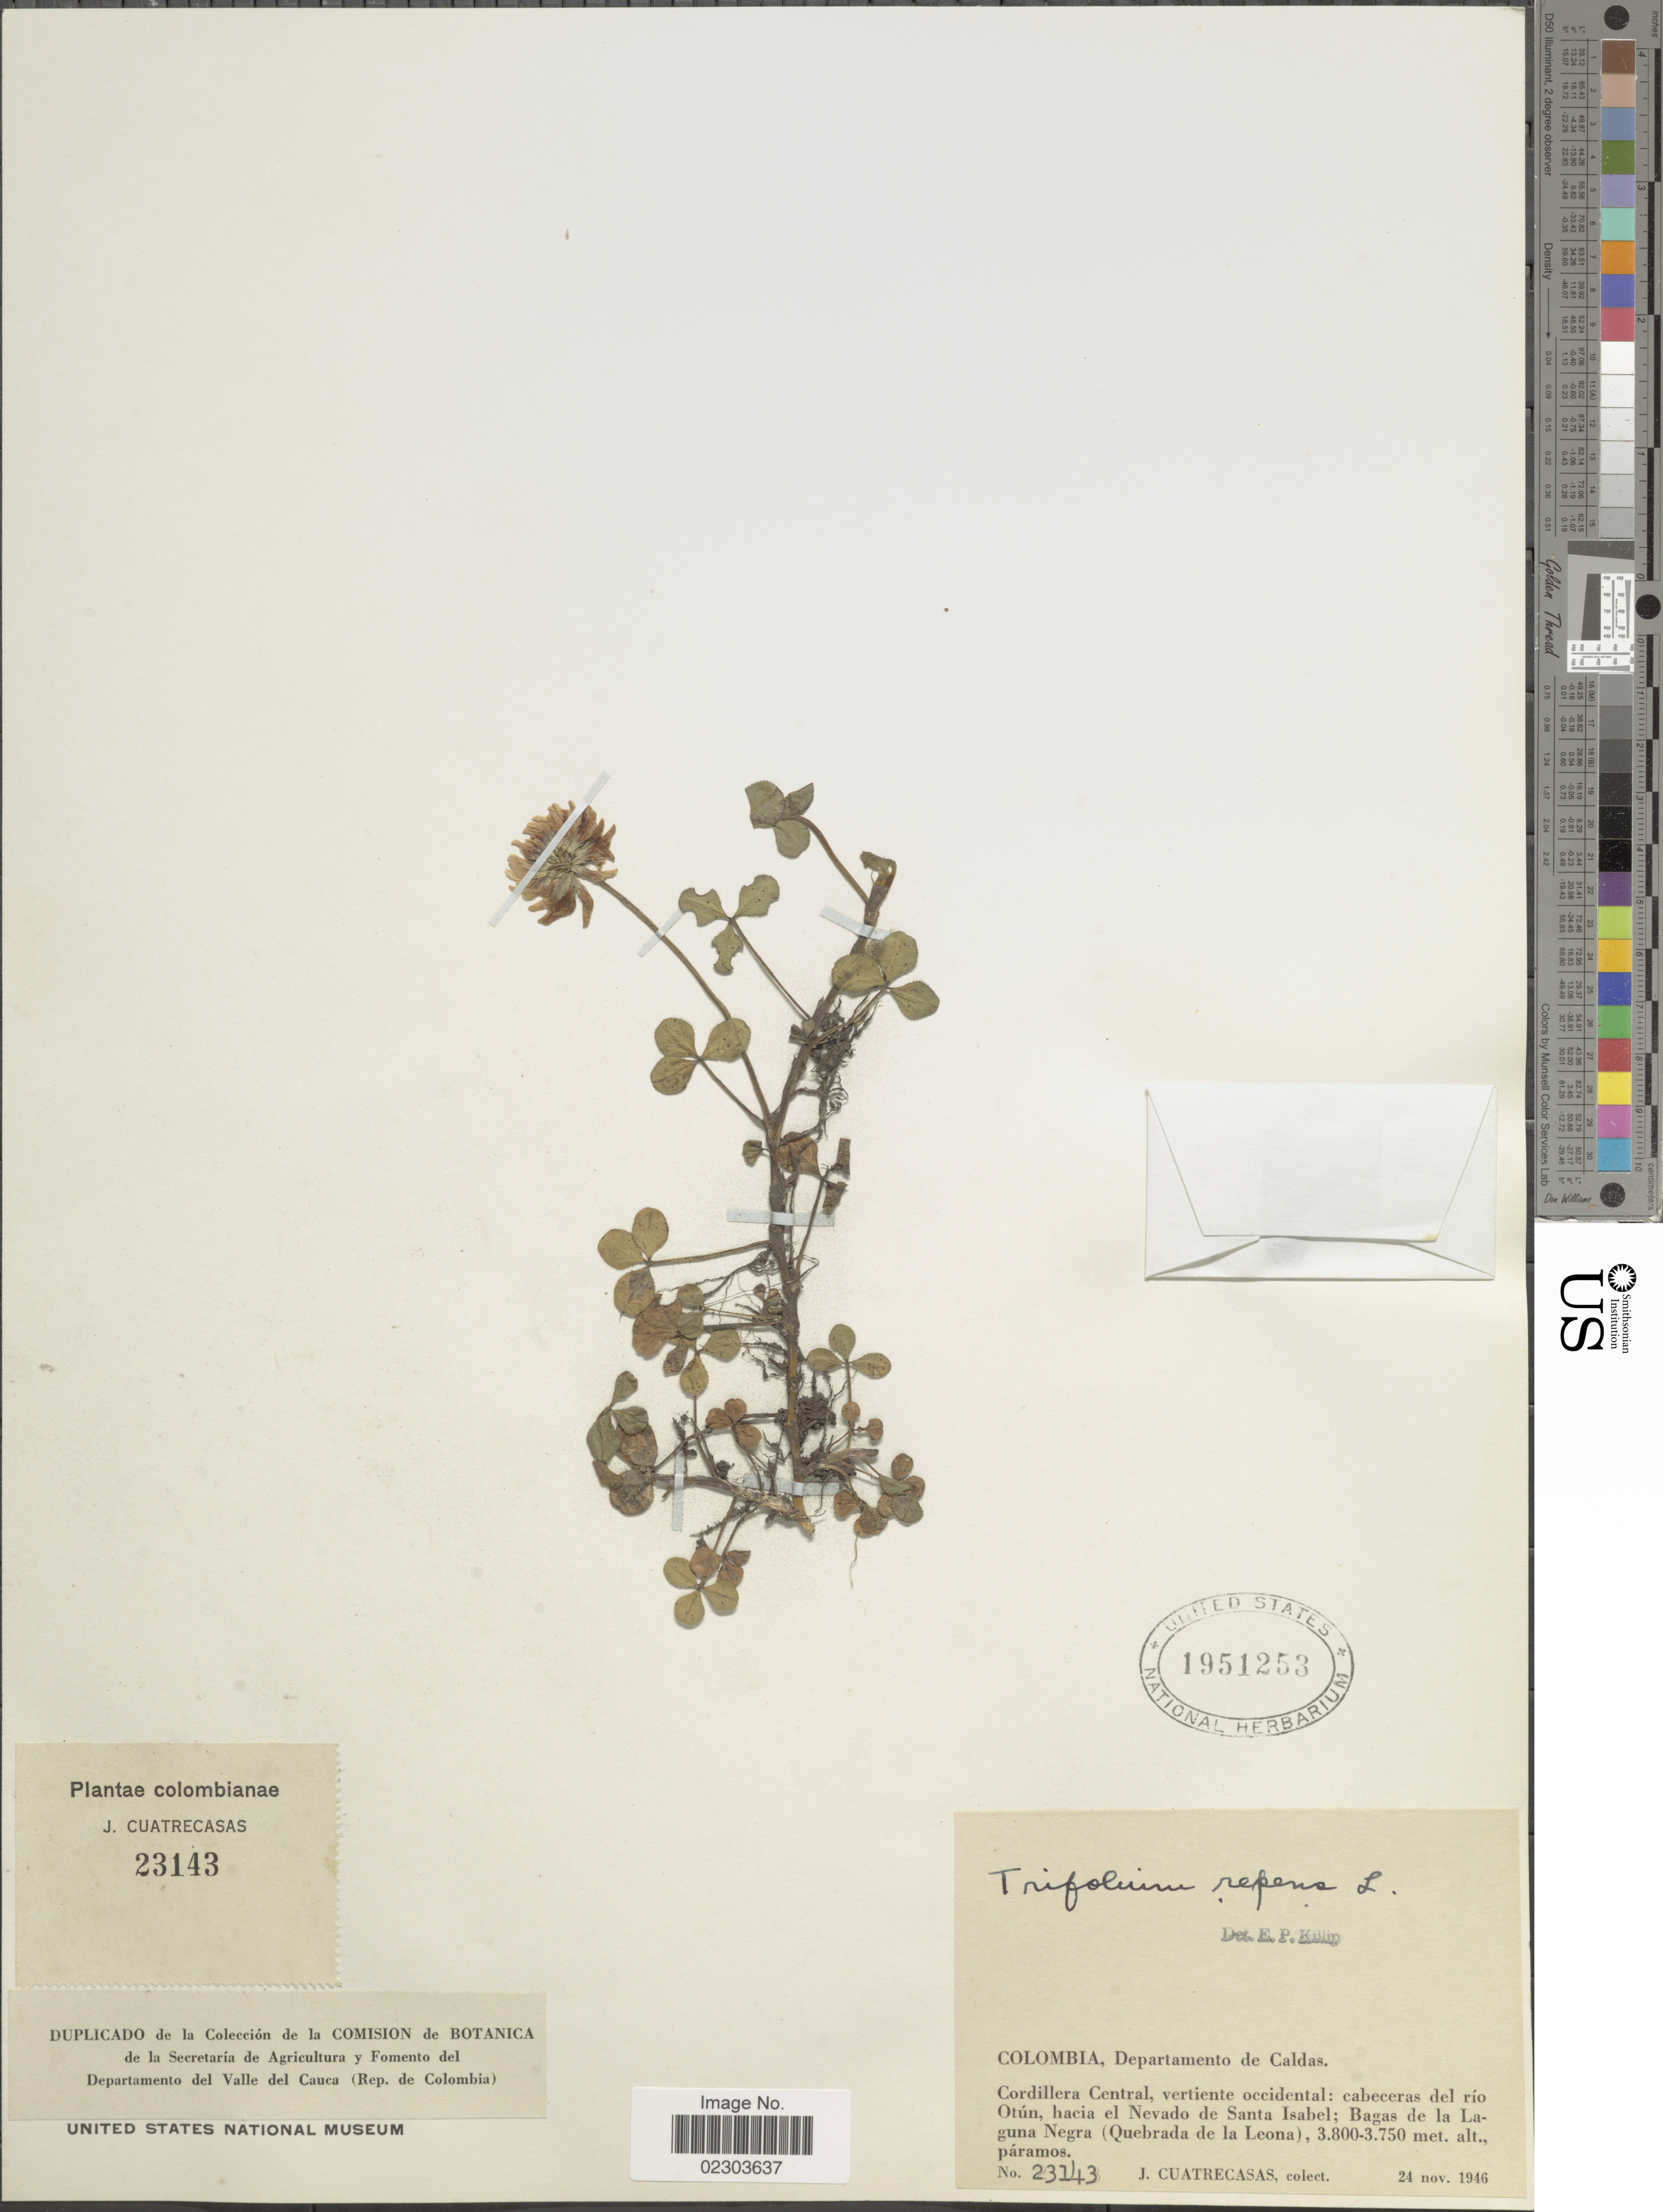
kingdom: Plantae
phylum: Tracheophyta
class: Magnoliopsida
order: Fabales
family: Fabaceae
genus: Trifolium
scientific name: Trifolium repens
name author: L.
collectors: J. Cuatrecasas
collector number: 23143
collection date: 1946-11-24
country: Colombia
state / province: Caldas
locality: Cordillera Central, vertiente occidental: cabeceras del río Otún, hacia el Nevado de Santa Isabel; Bagas de la Laguna Negra (Quebrada del la Leona)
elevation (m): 3750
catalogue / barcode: US 1951253